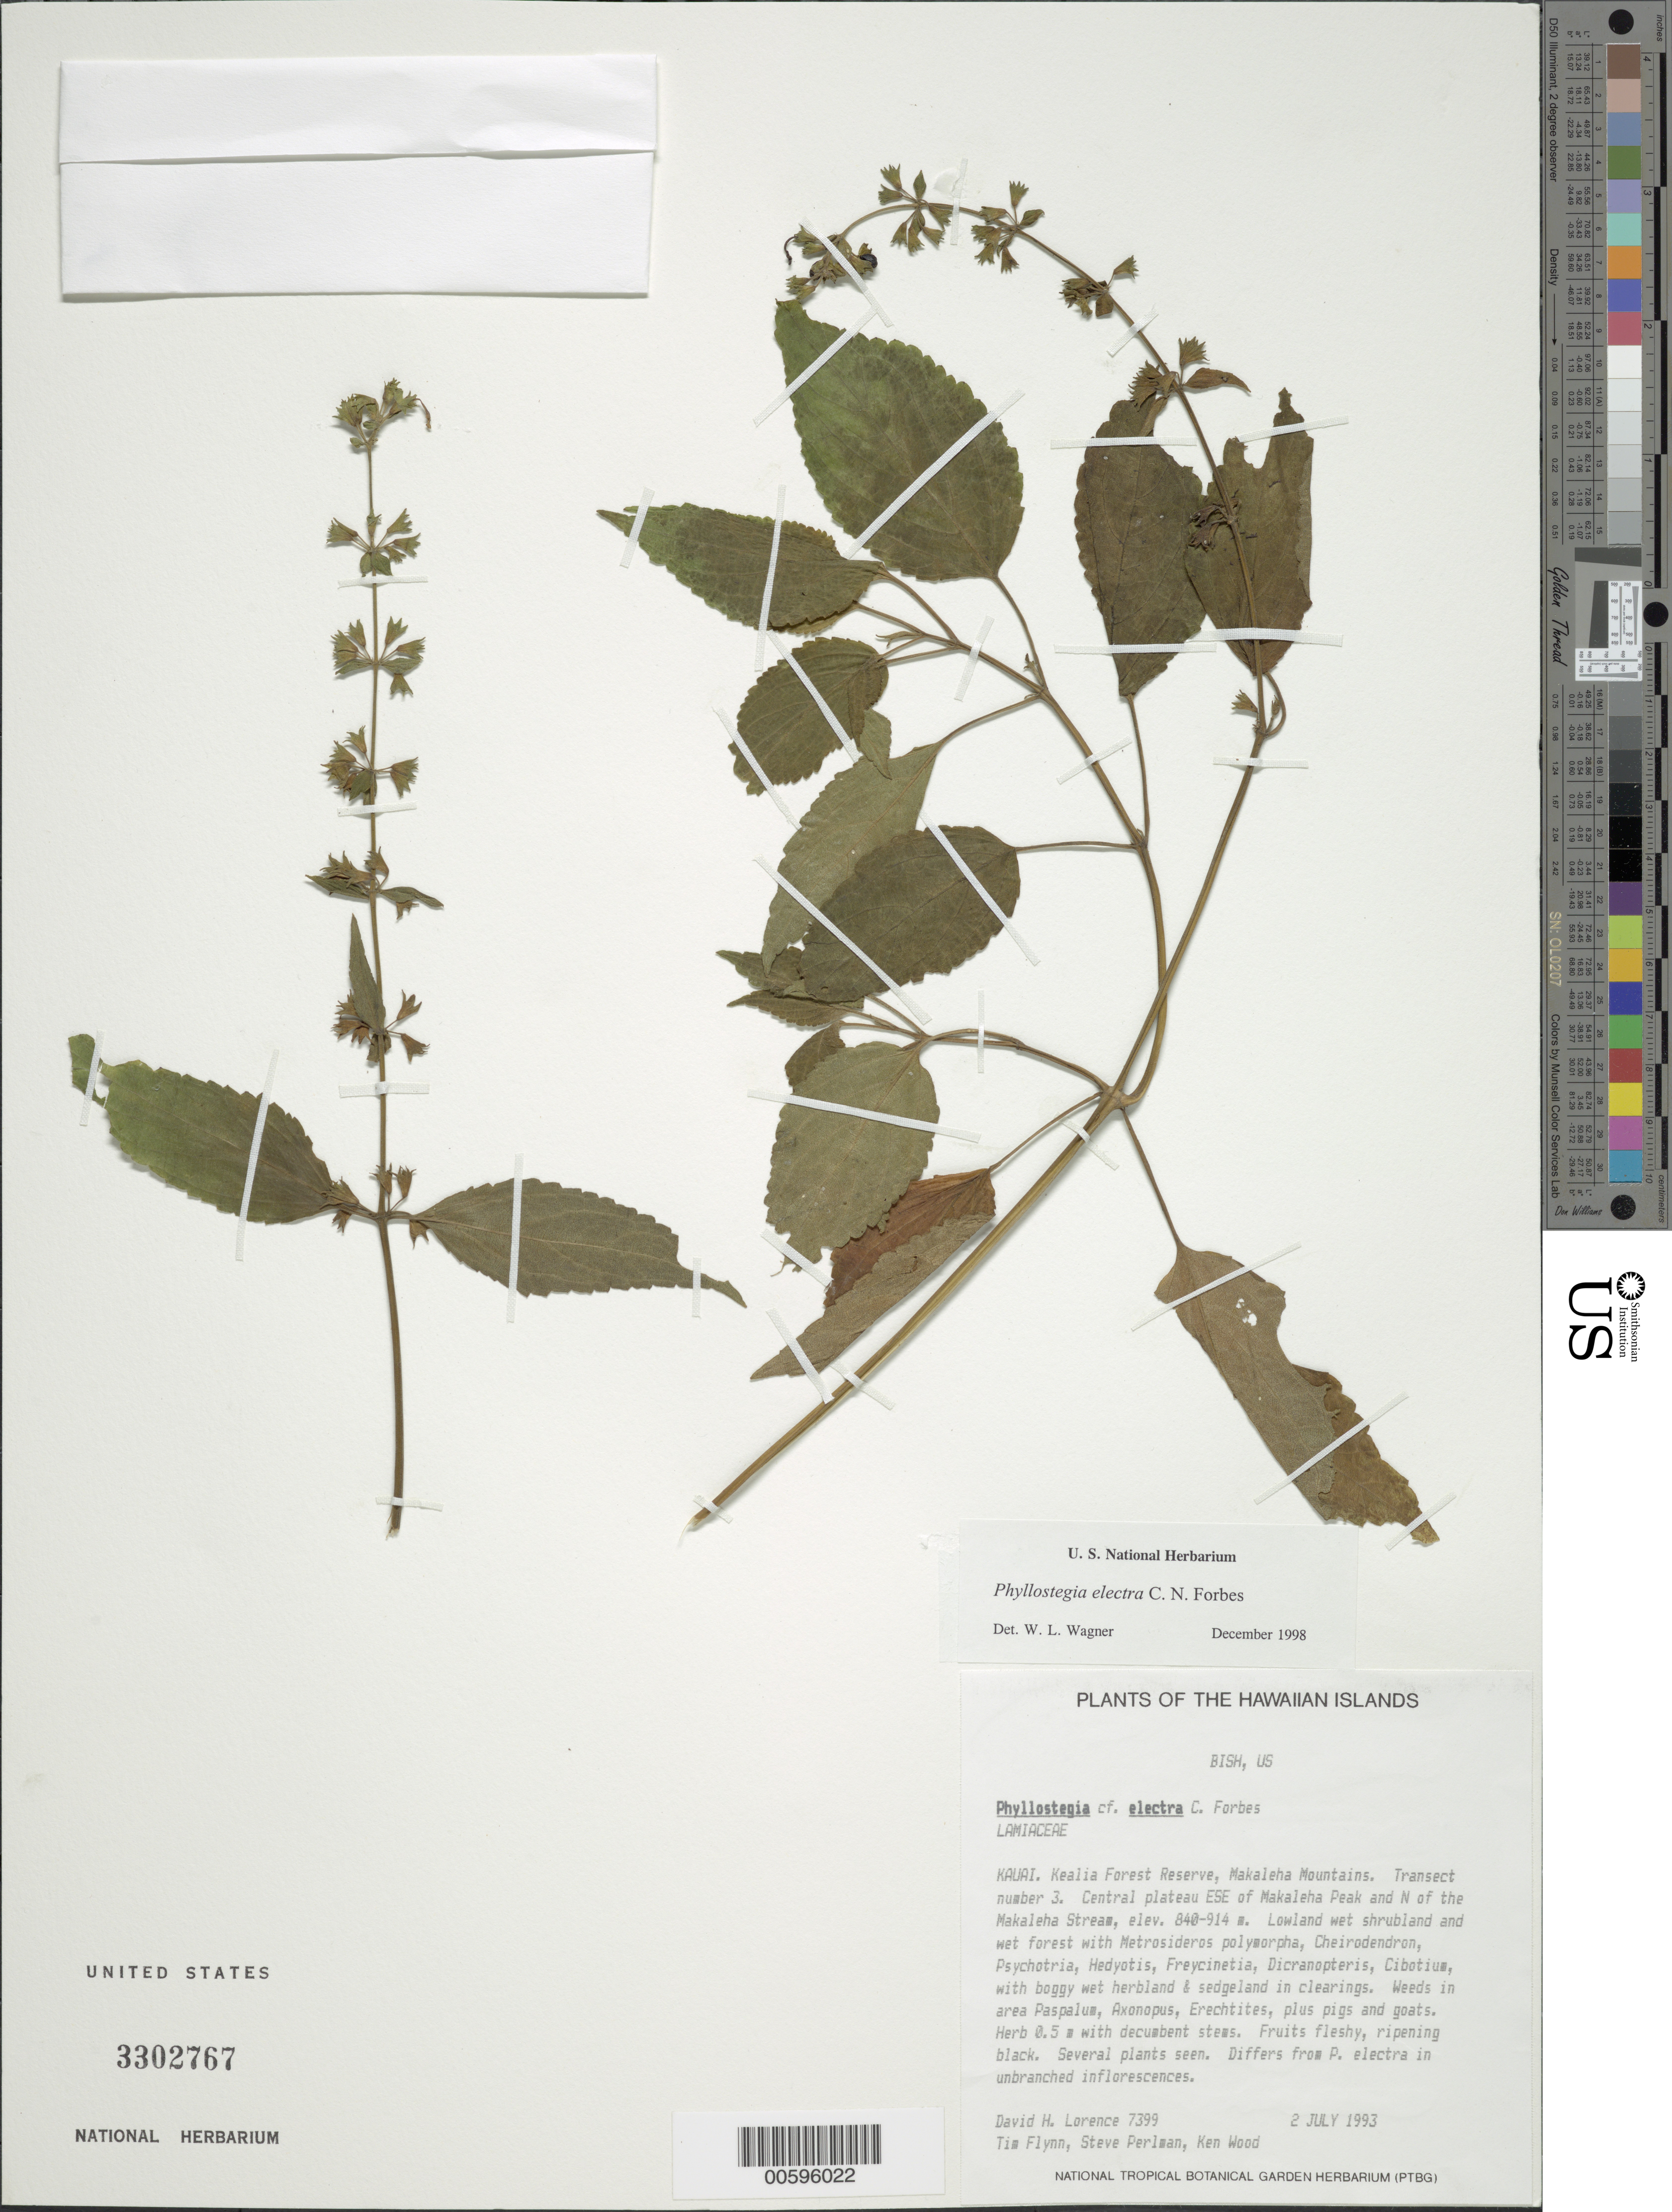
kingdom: Plantae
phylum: Tracheophyta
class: Magnoliopsida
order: Lamiales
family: Lamiaceae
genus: Phyllostegia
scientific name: Phyllostegia electra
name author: C.N. Forbes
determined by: Wagner, W. L., (BOT), Smithsonian Institution - National Museum of Natural History (UNITED STATES)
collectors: D. Lorence, T. W. Flynn, S. P. Perlman & K. Wood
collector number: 7399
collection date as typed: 2 Jul 1993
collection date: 1993-07-02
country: United States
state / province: Hawaii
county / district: Kauai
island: Kaua'i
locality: Kealia For Res, Makaleha Mts. Transect number 3. Central plateau ESE of Makaleha Peak and N of the Makaleha Stream.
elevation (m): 840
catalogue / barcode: US 3302767